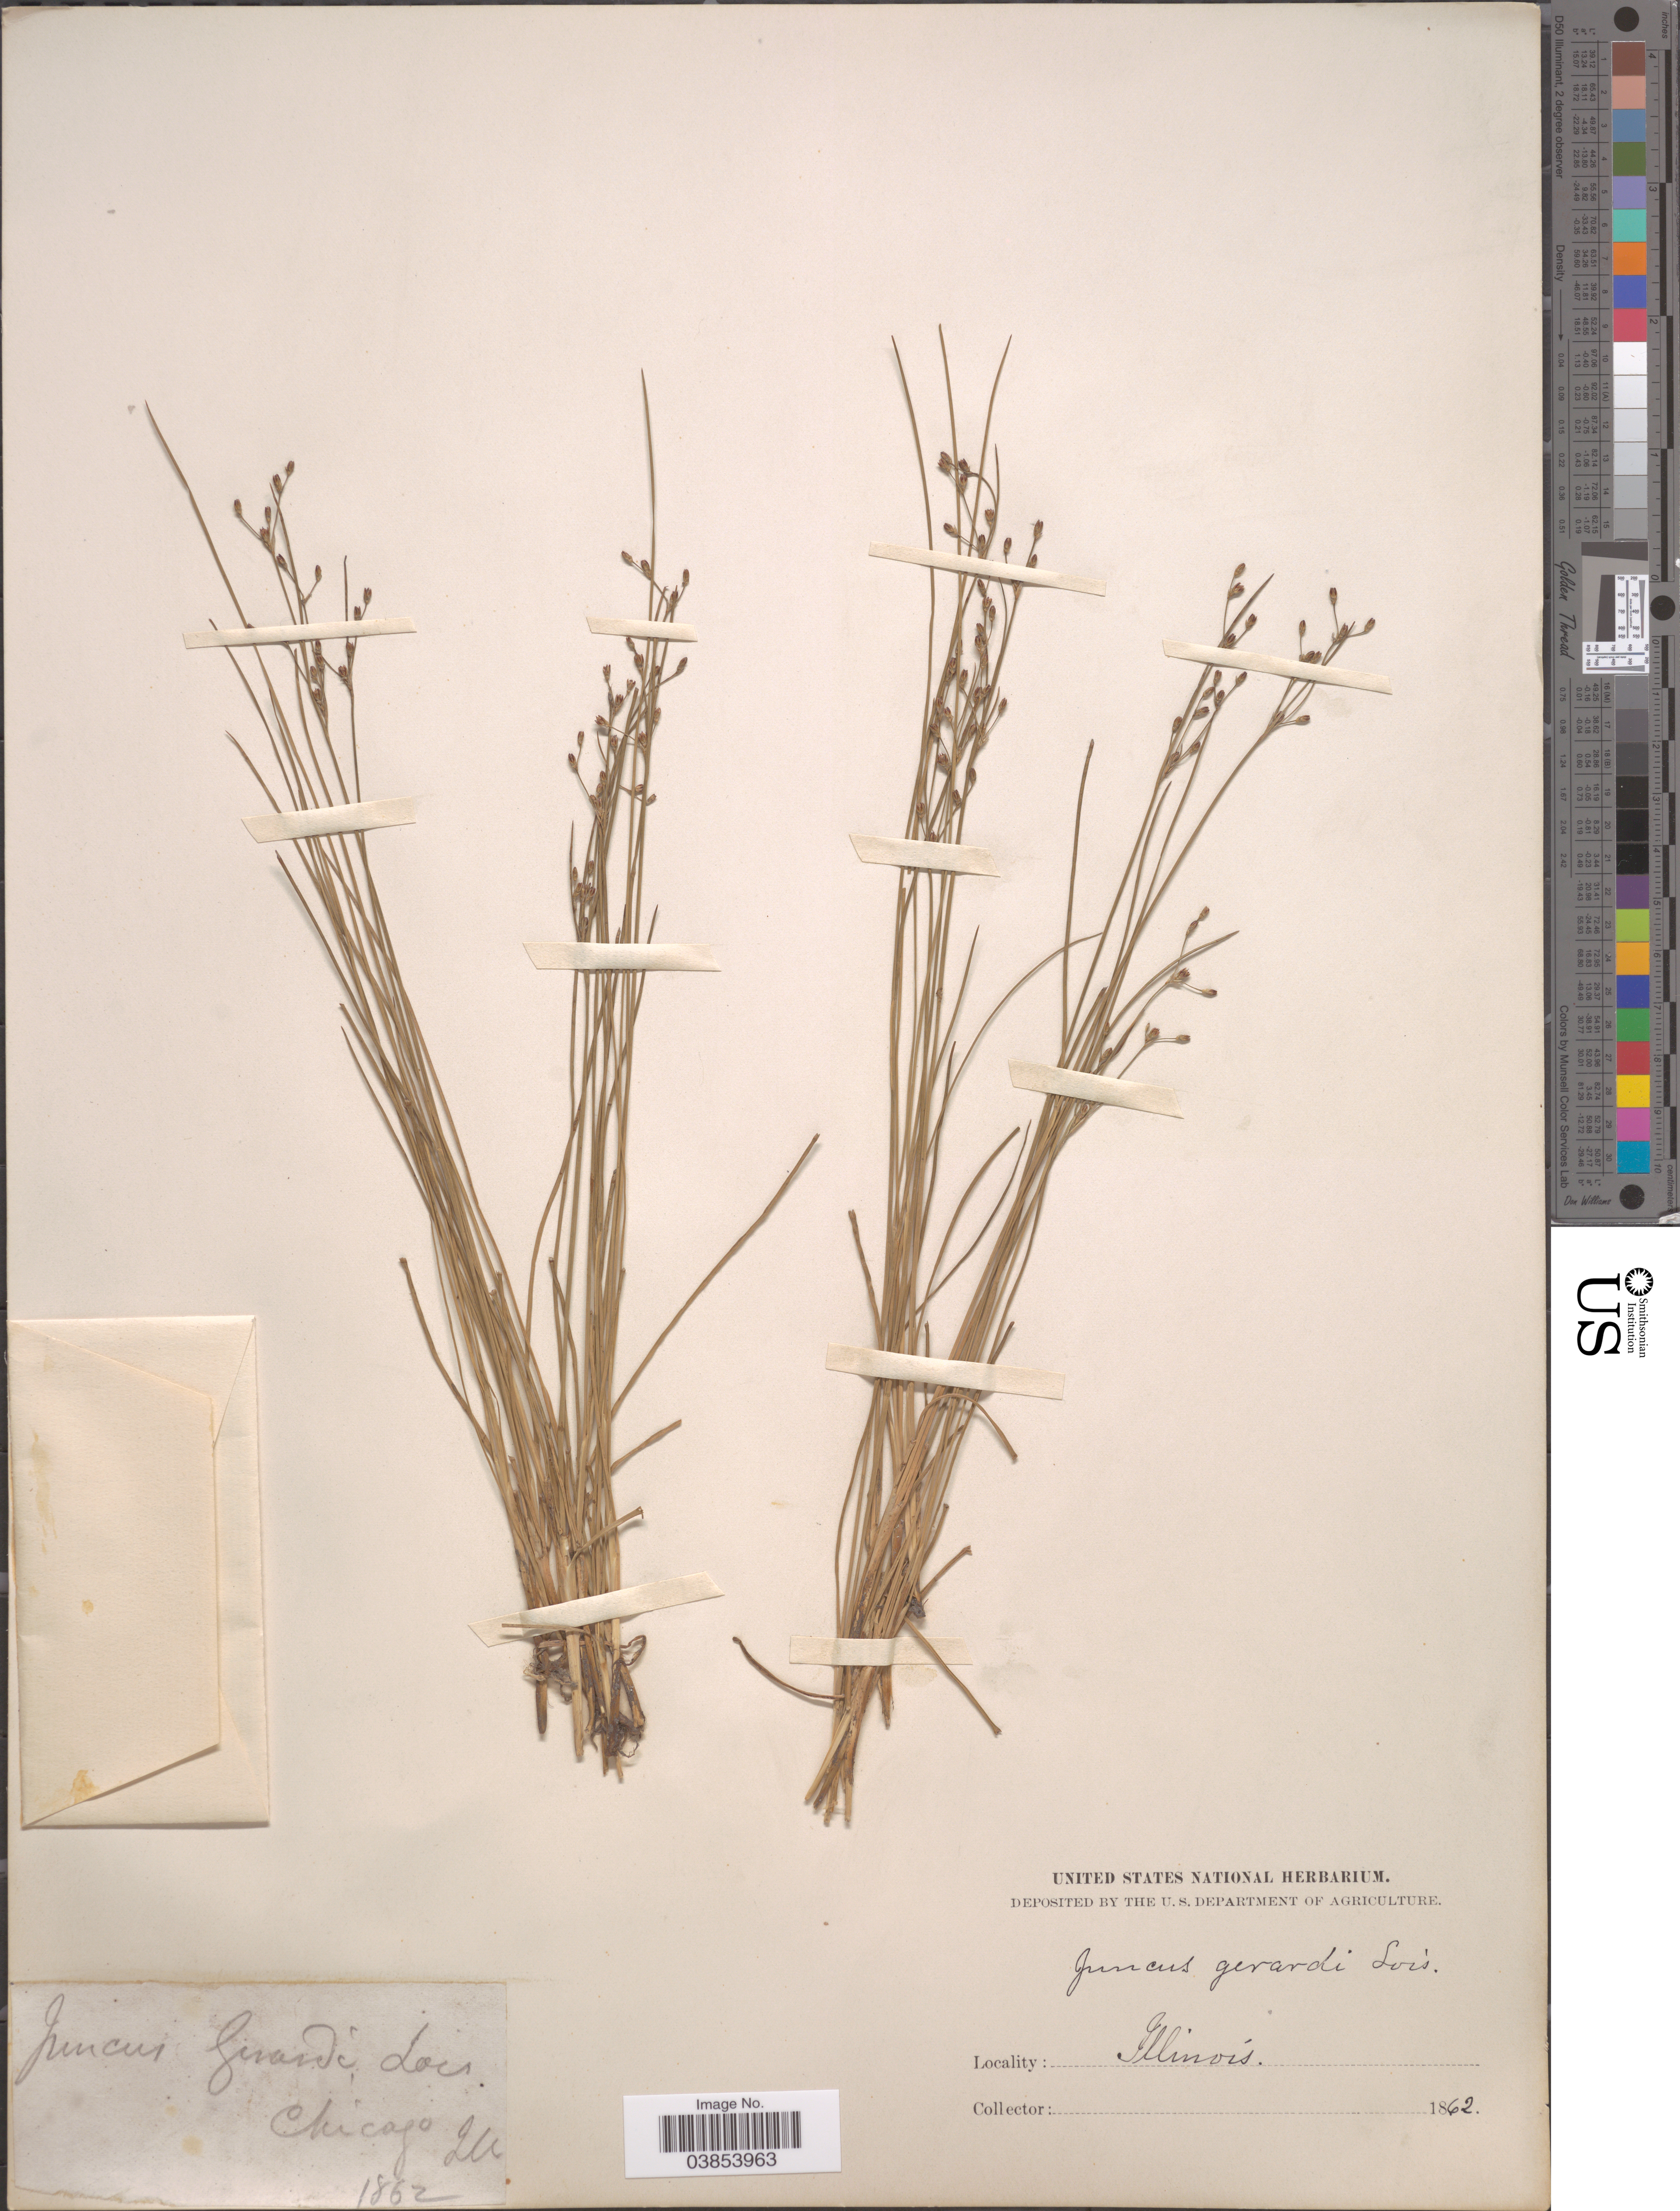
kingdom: Plantae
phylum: Tracheophyta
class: Liliopsida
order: Poales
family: Juncaceae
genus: Juncus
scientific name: Juncus gerardi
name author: Loisel.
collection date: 1862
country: United States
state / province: Illinois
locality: Chicago.